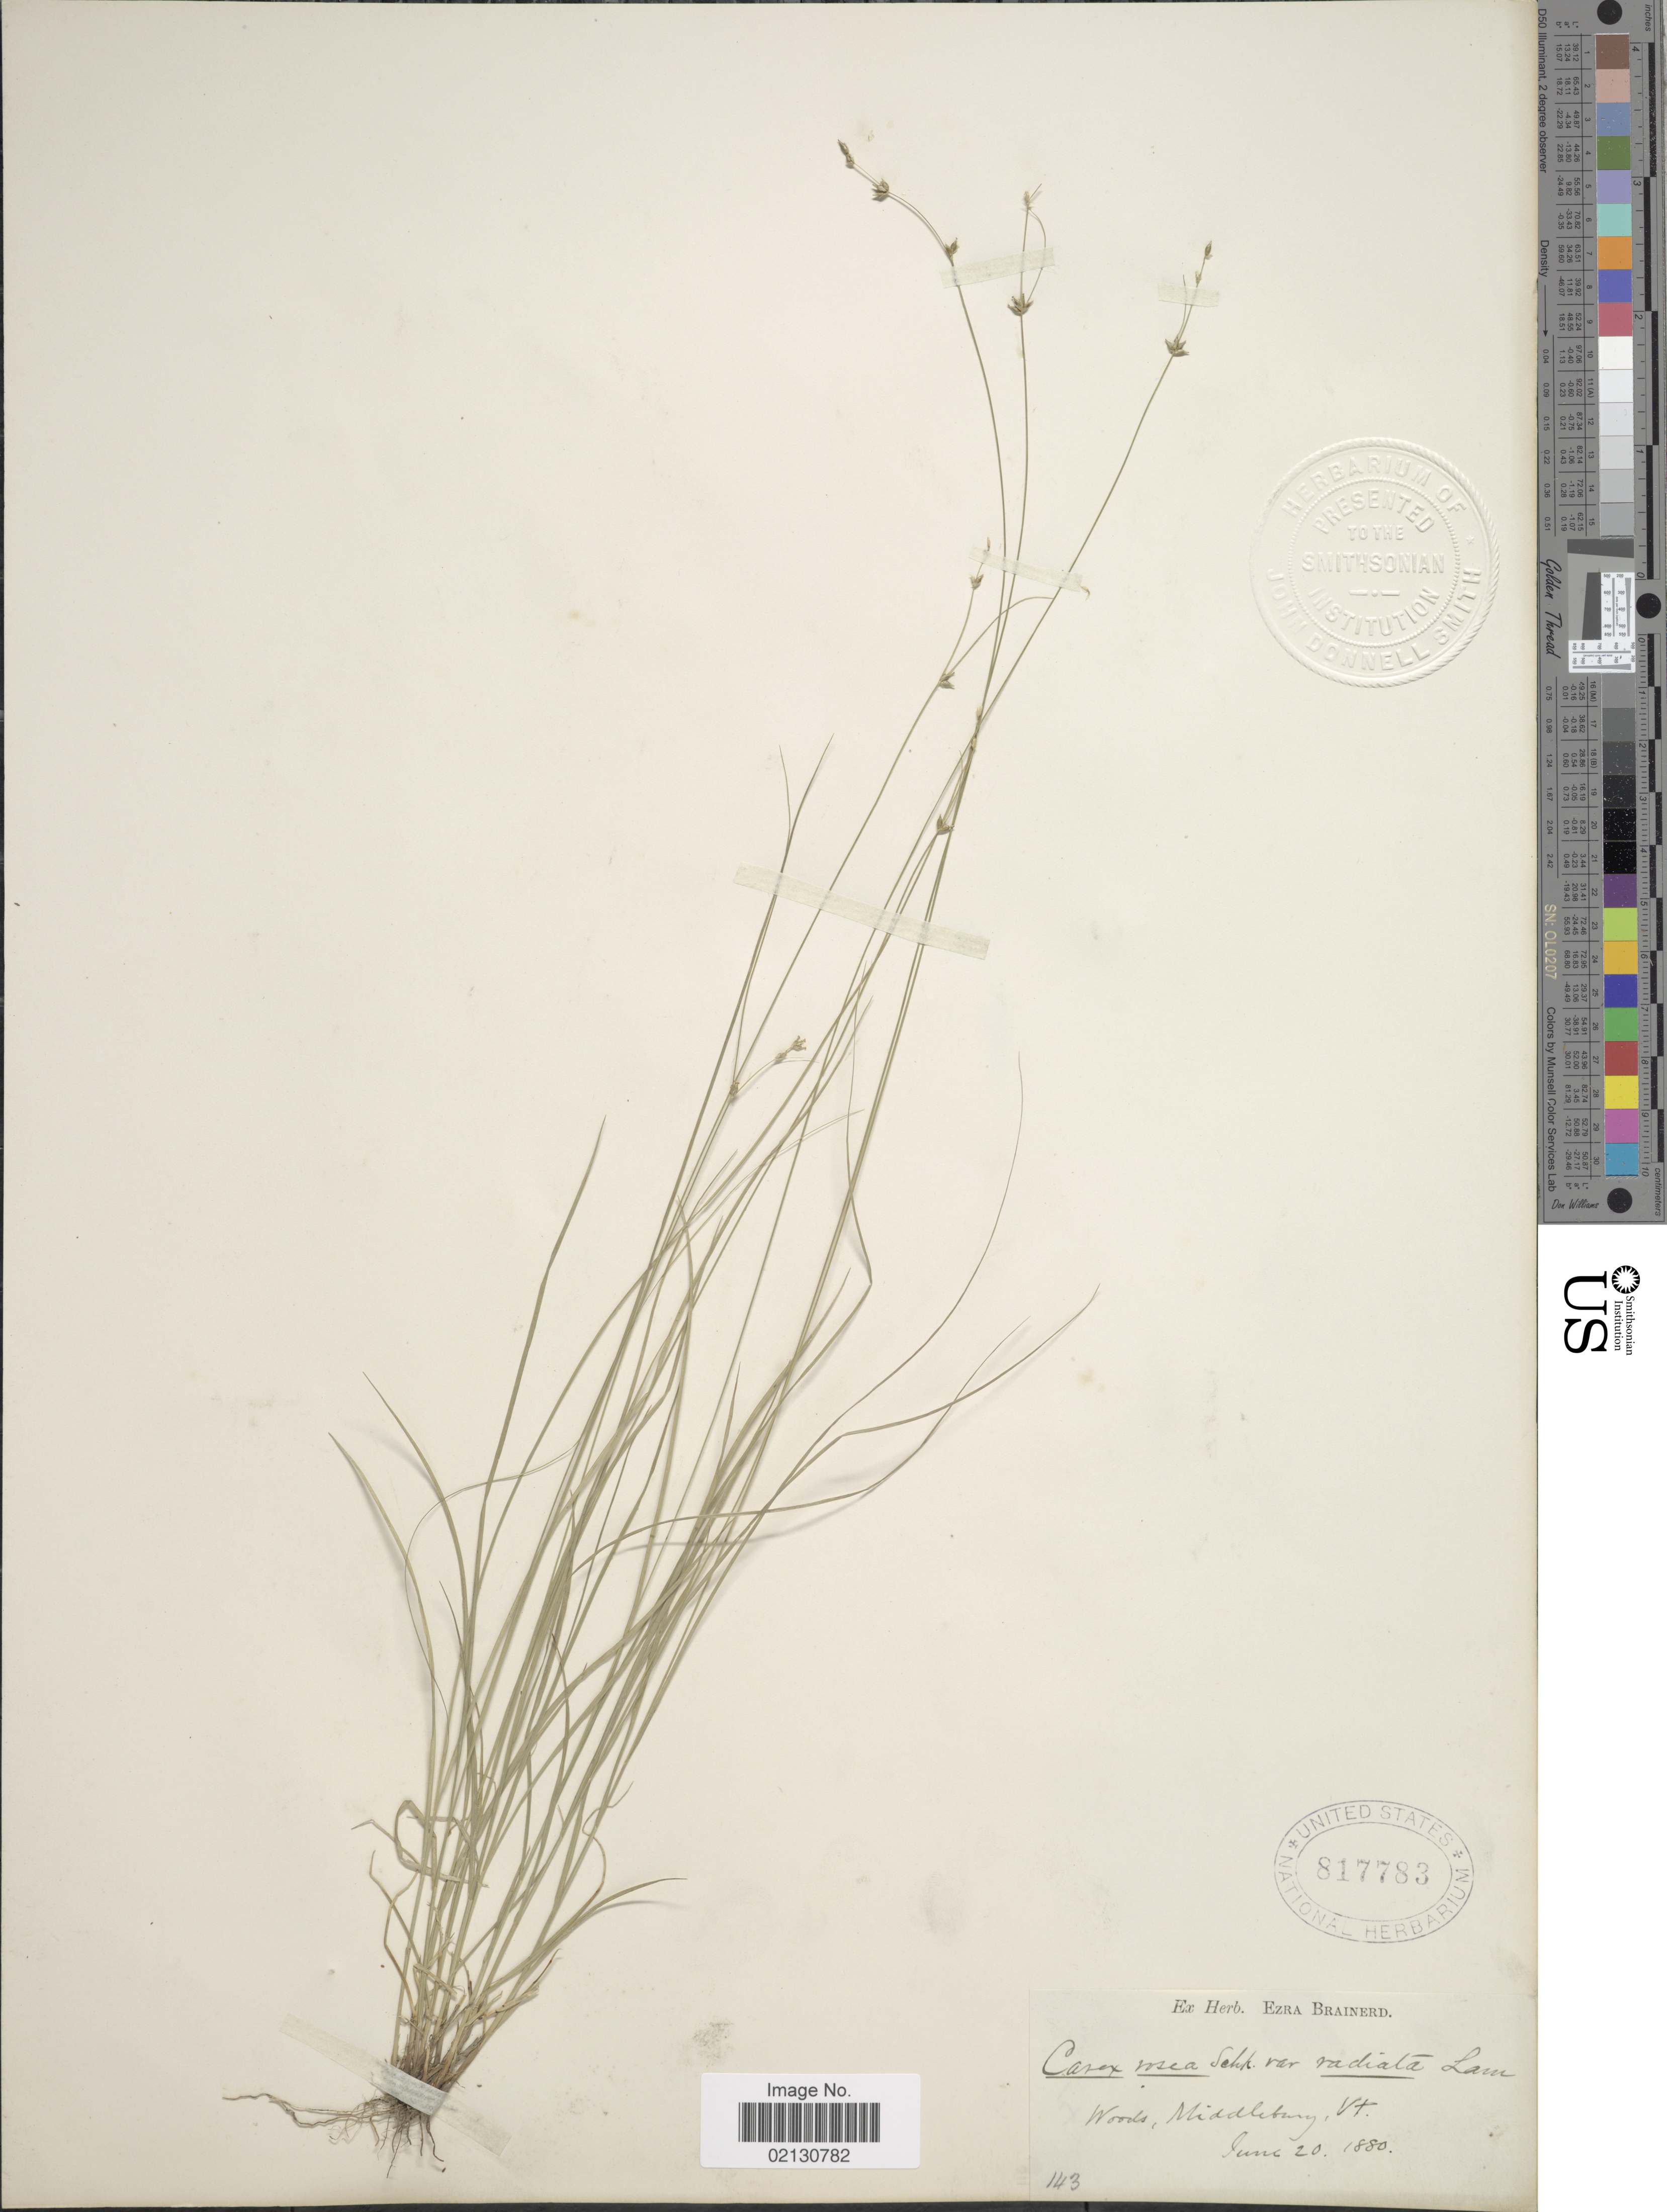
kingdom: Plantae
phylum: Tracheophyta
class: Liliopsida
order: Poales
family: Cyperaceae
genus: Carex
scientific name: Carex radiata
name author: (Wahlenb.) Small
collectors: ex herb. Ezra Brainerd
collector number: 143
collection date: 1880-06-20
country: United States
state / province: Vermont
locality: Middlebury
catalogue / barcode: US 817783